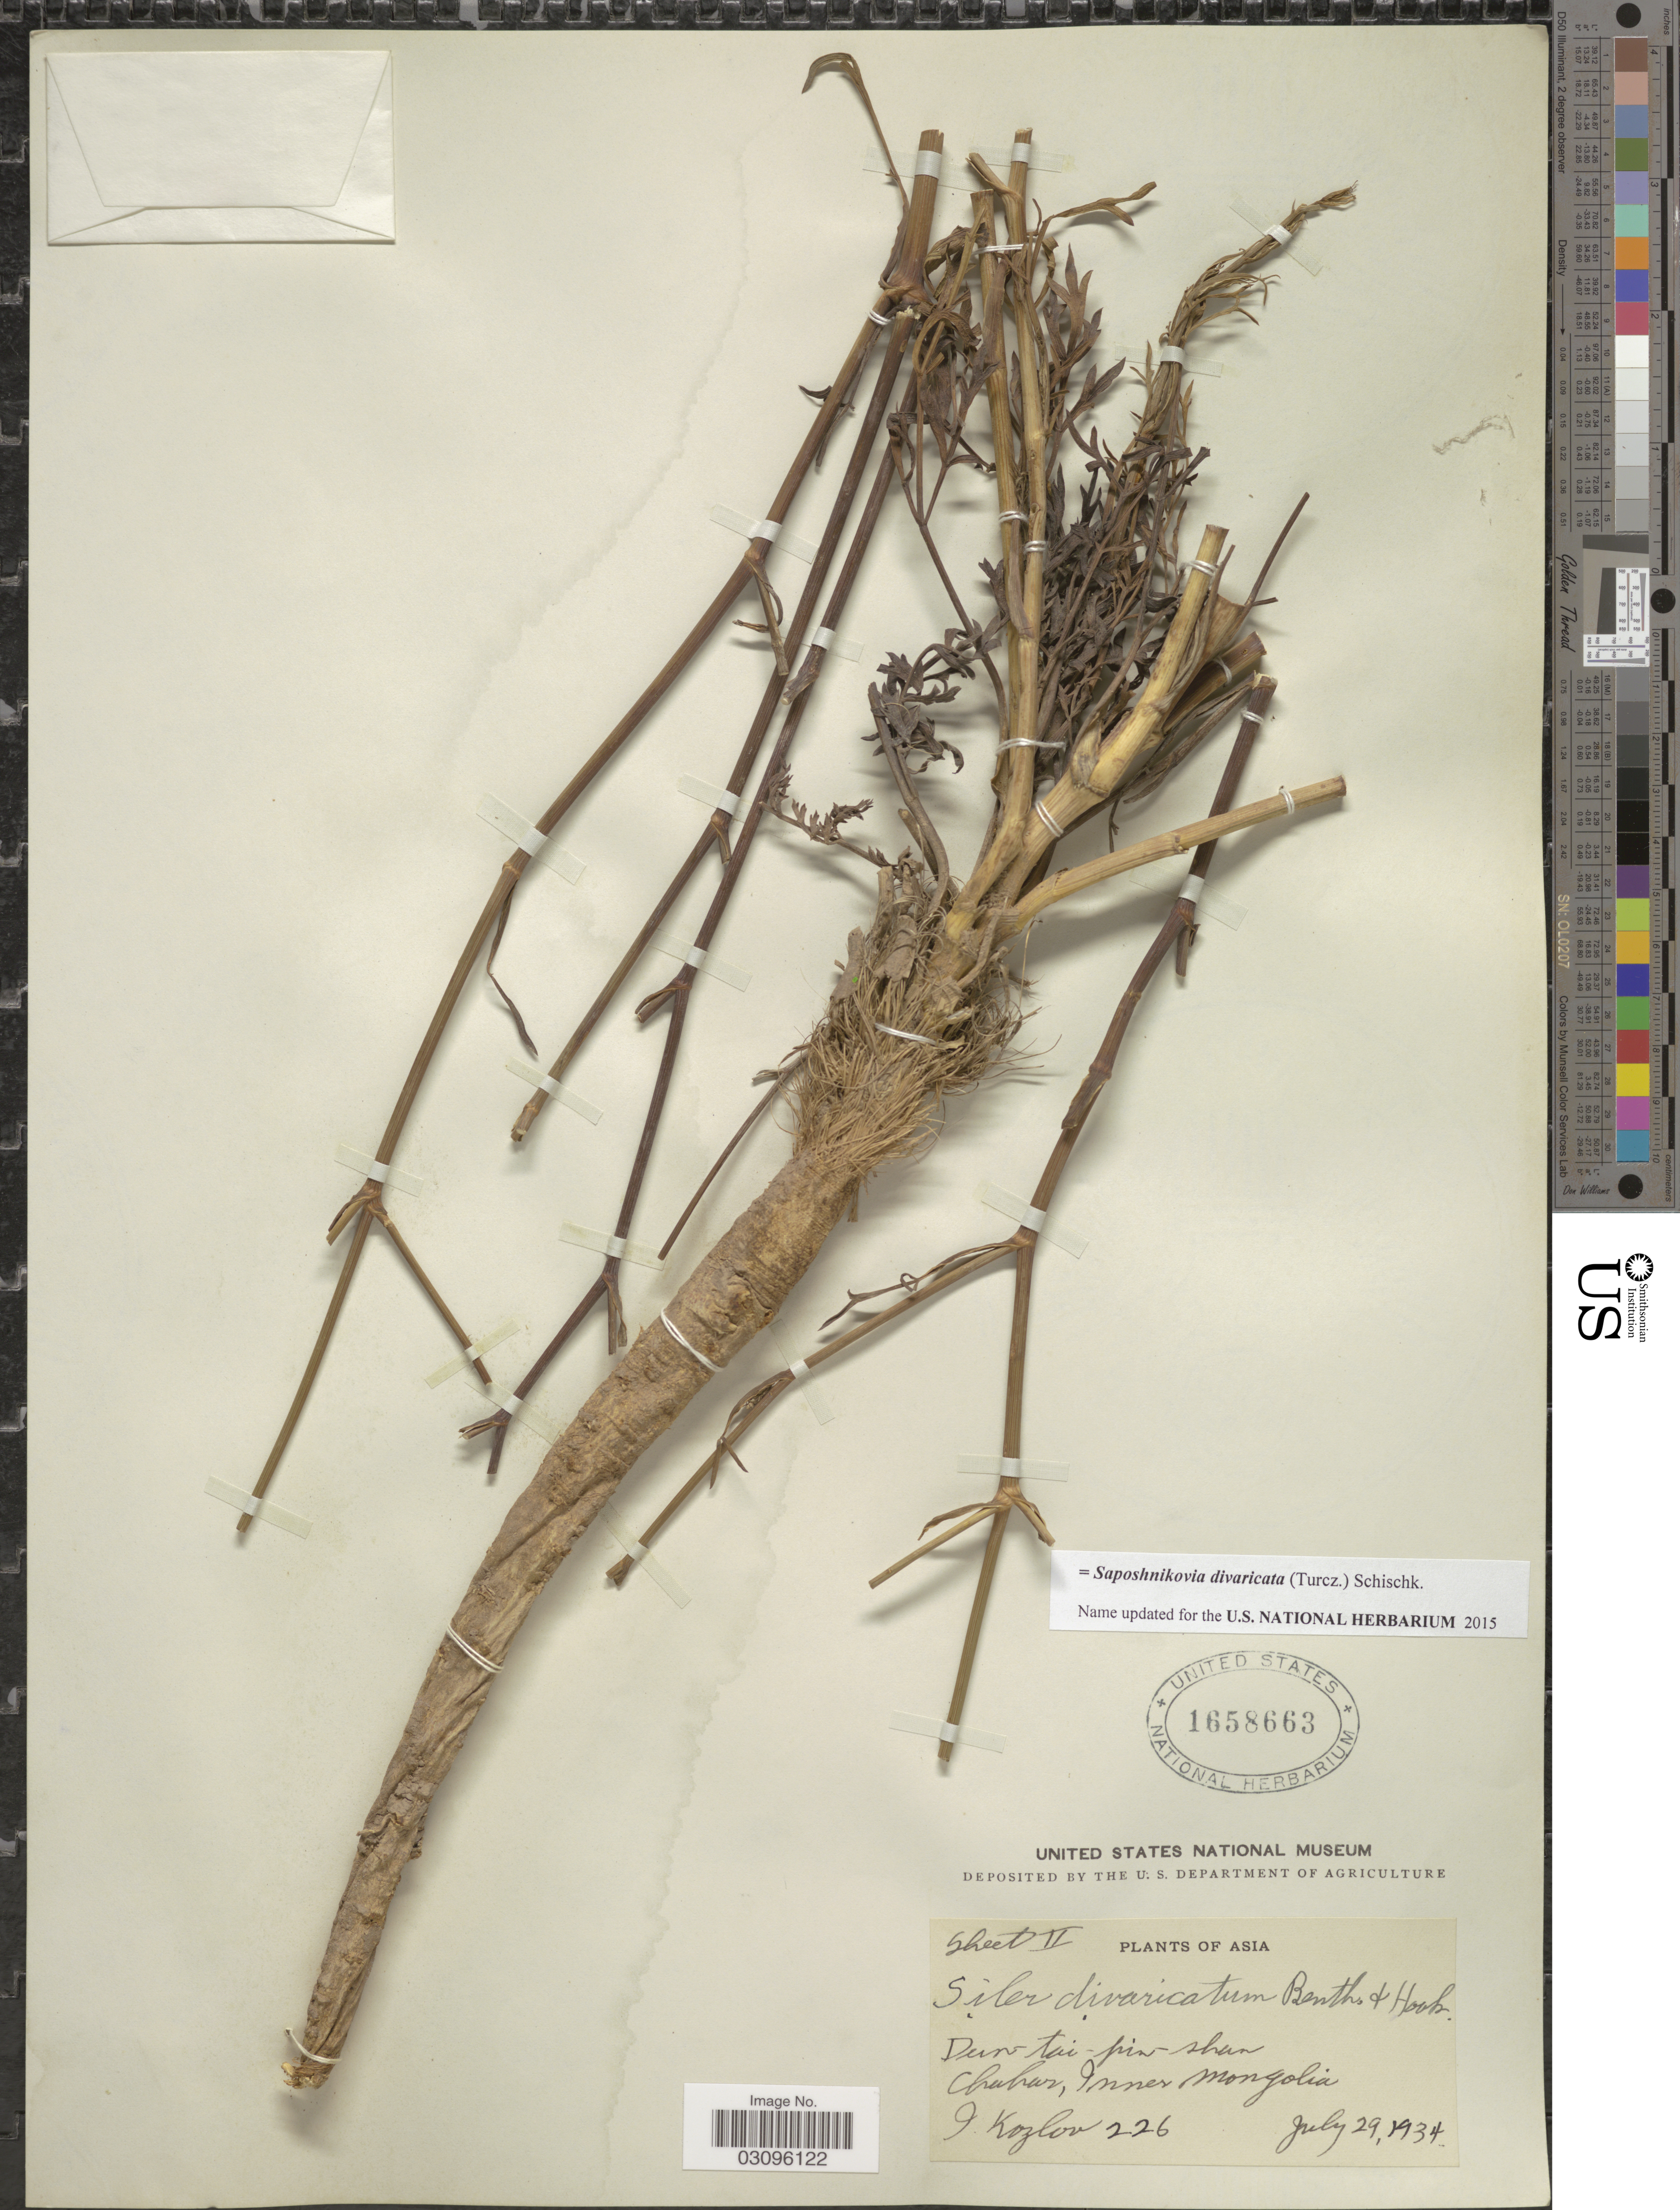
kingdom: Plantae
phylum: Tracheophyta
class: Magnoliopsida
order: Apiales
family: Apiaceae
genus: Saposhnikovia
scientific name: Saposhnikovia divaricata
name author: (Turcz.) Schischk.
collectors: I. Kozlov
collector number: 226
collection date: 1934-07-29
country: China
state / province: Nei Monggol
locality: Dun-tai-pin-shan Mts. Chahar. Inner Mongolia.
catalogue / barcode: US 1658663